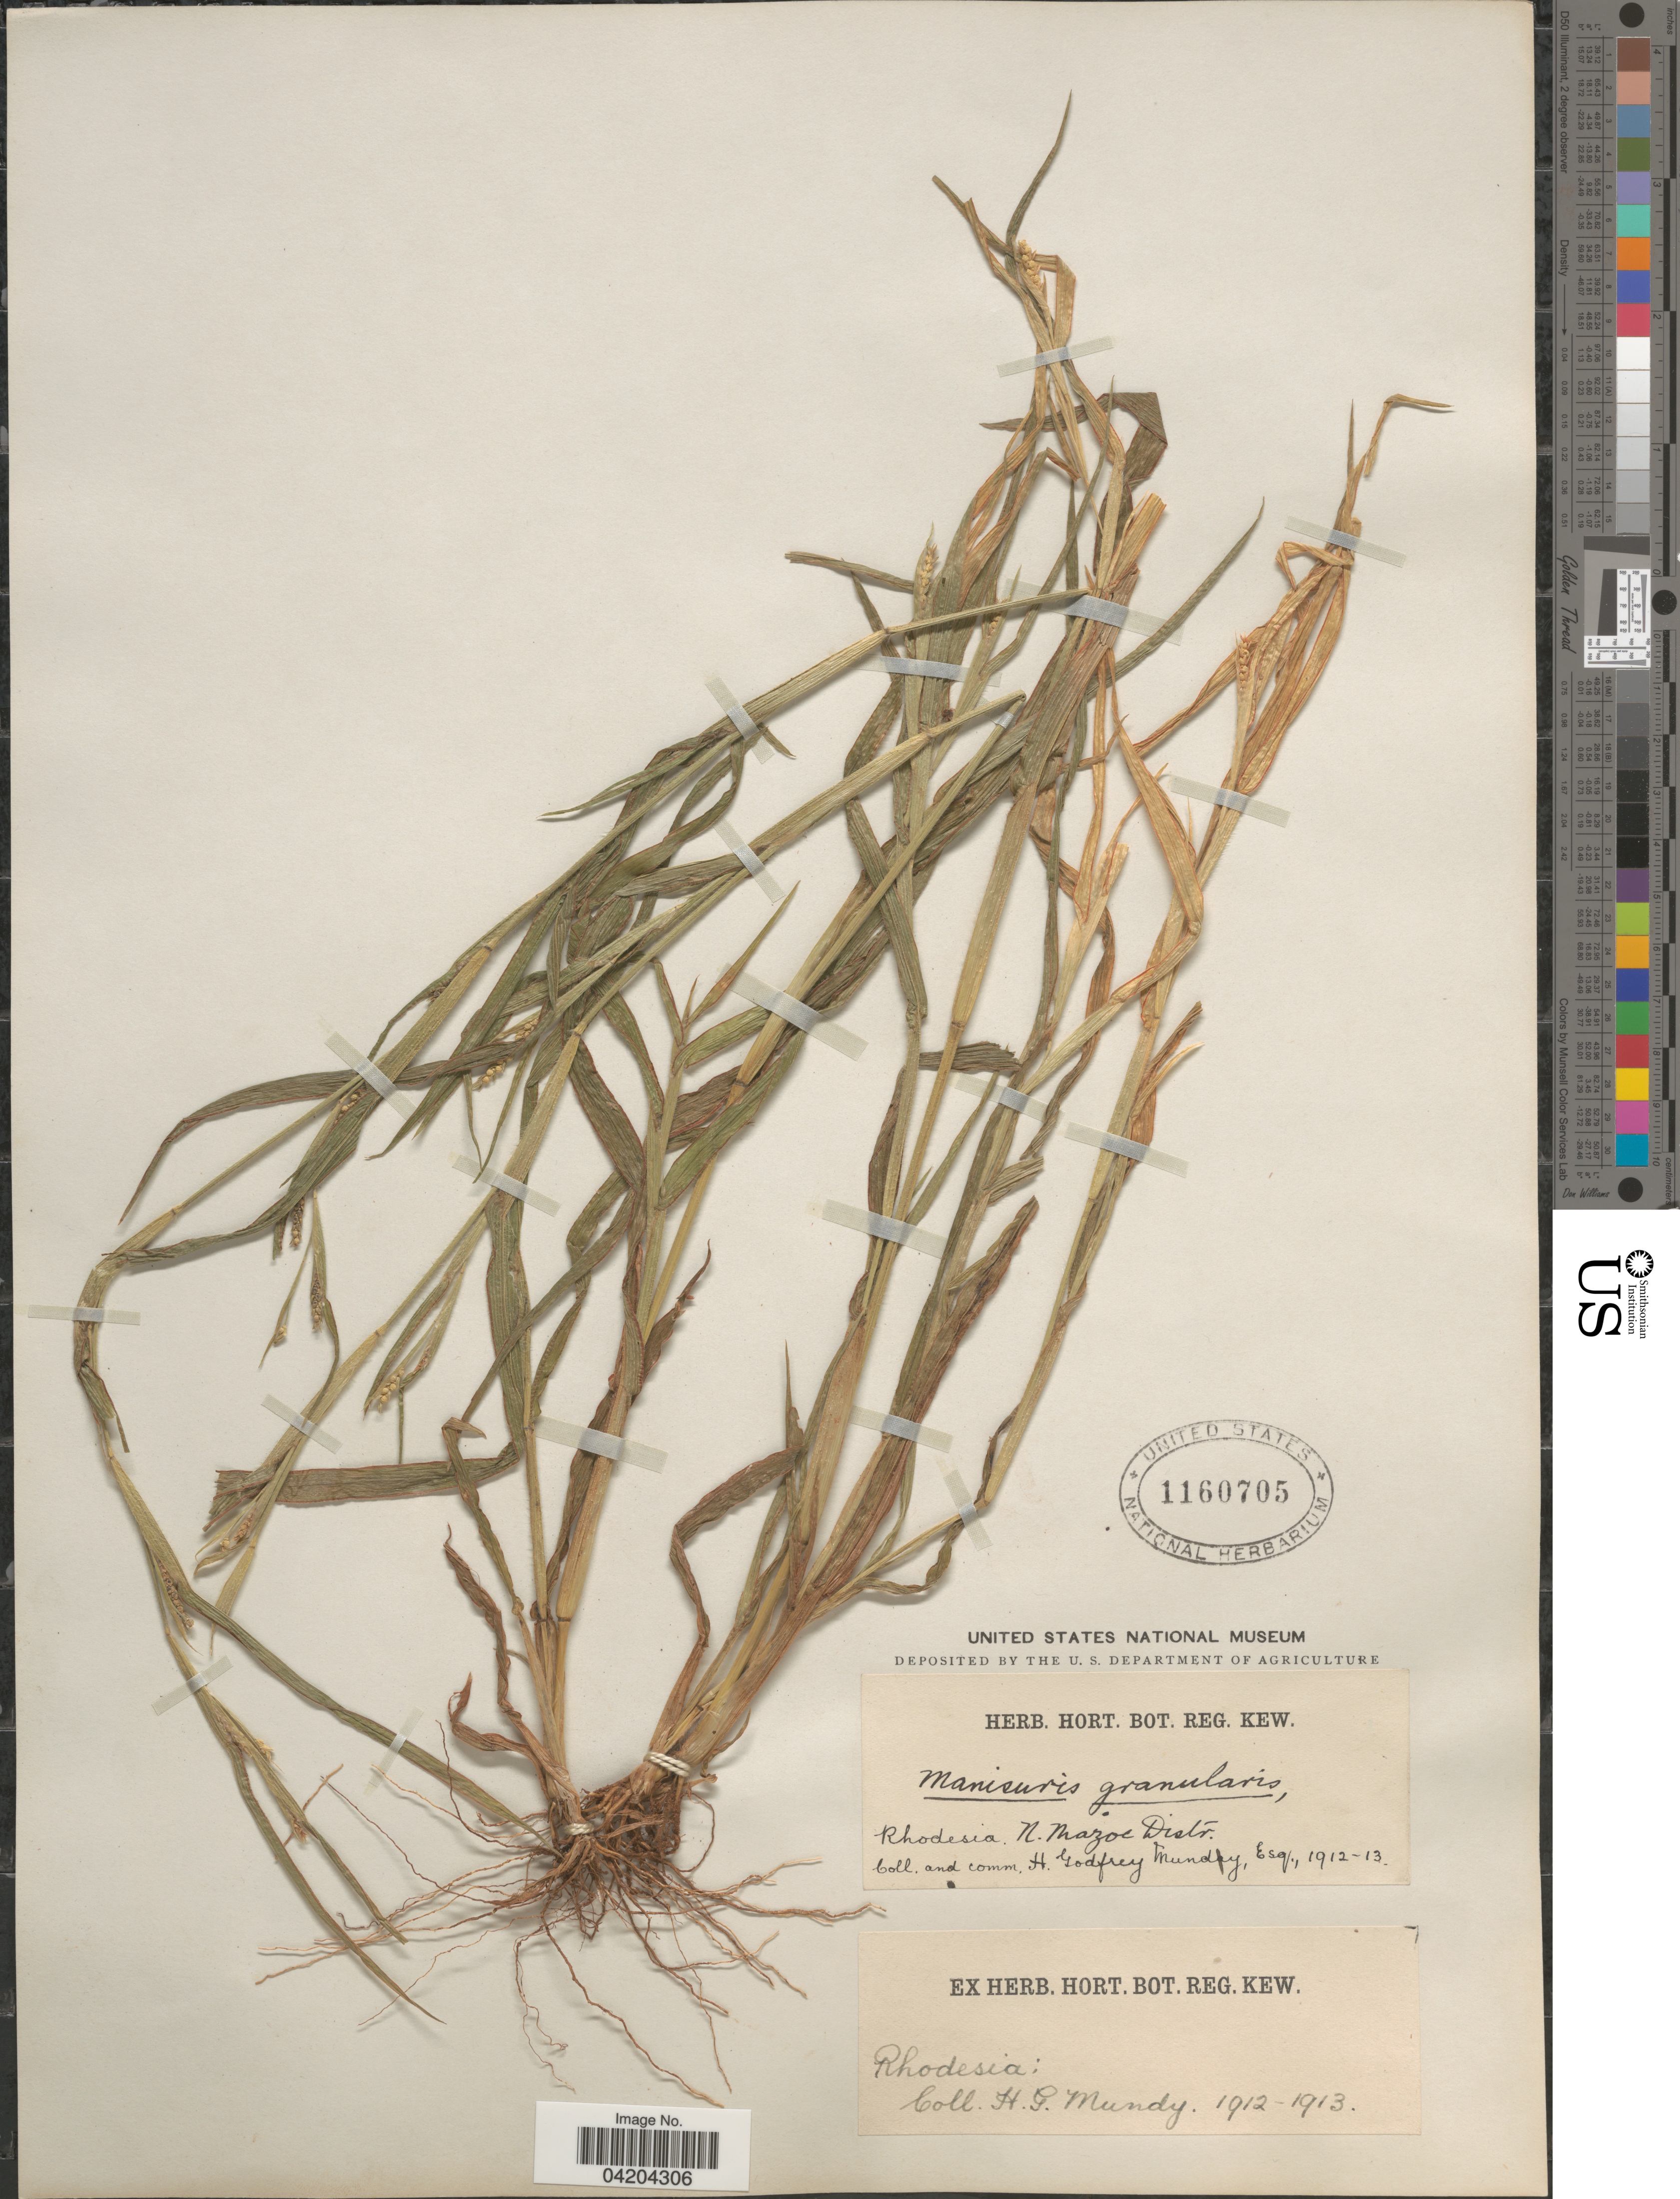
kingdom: Plantae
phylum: Tracheophyta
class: Liliopsida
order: Poales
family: Poaceae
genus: Mnesithea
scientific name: Mnesithea granularis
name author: (L.) de Koning & Sosef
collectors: H. Mundy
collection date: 1912/1913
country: Zimbabwe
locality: Rhodesia: N. Mazoe Distr.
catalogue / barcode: US 1160705